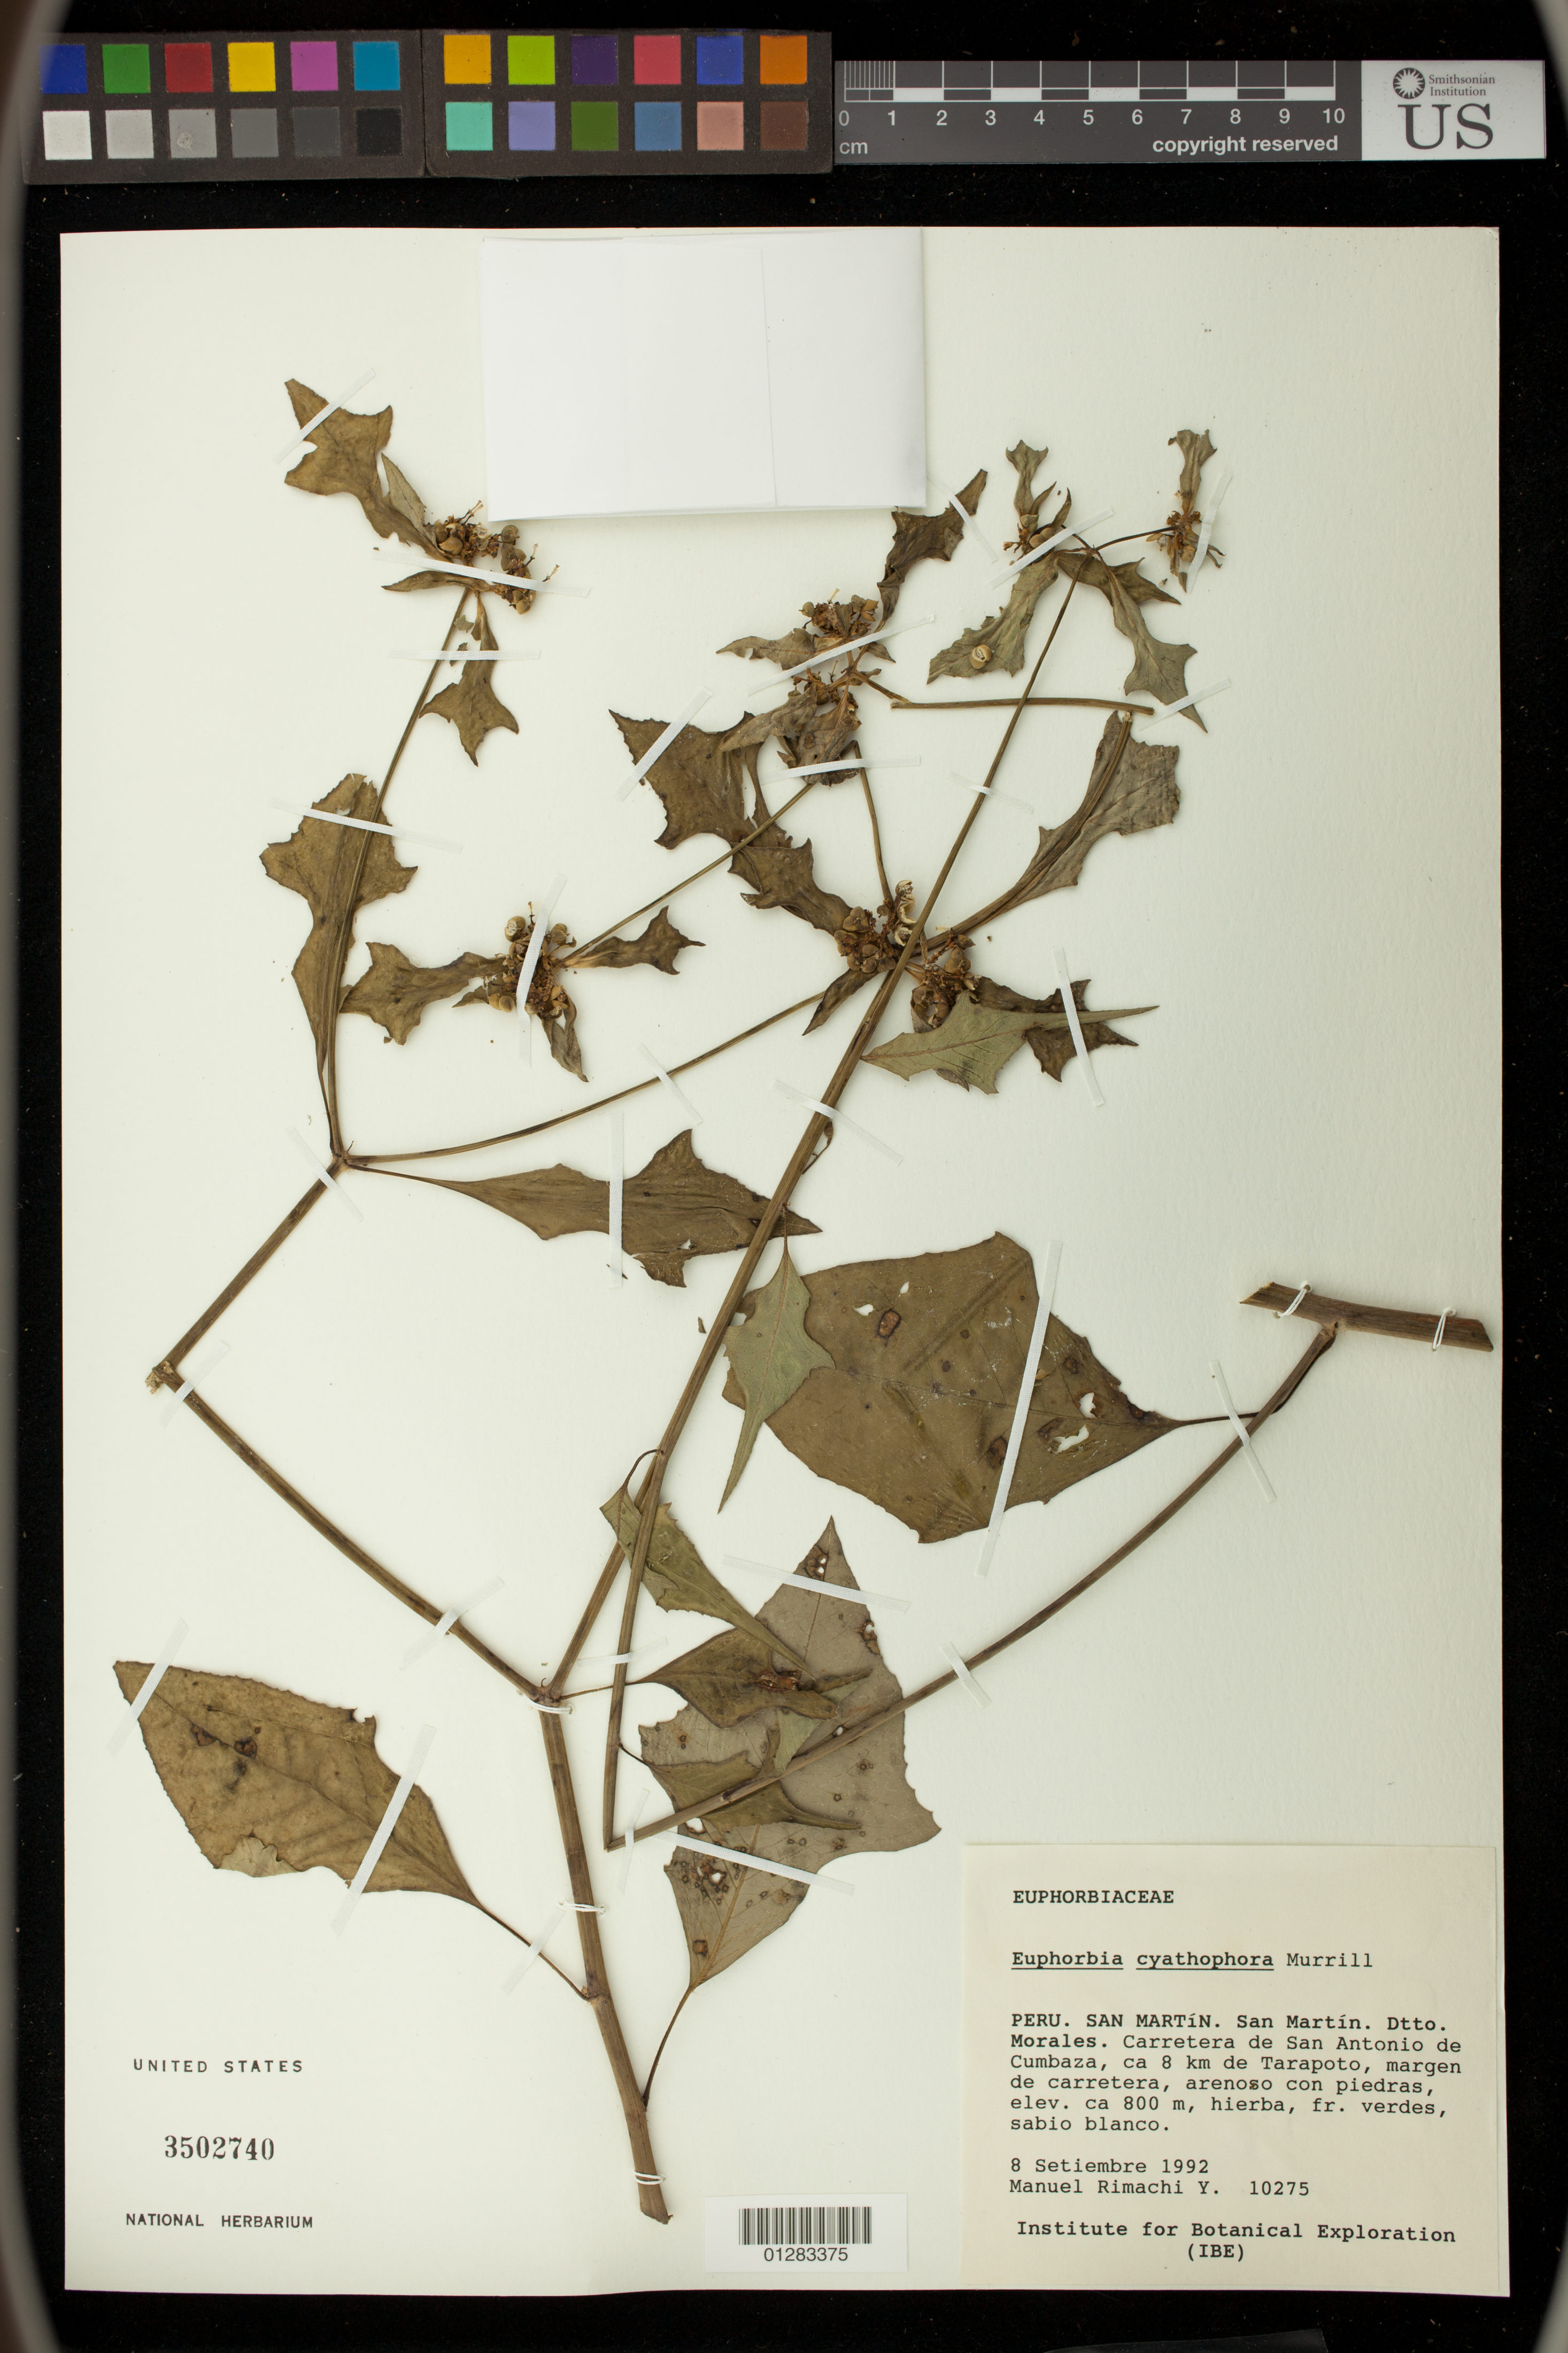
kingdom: Plantae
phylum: Tracheophyta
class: Magnoliopsida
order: Malpighiales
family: Euphorbiaceae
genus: Euphorbia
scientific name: Euphorbia heterophylla var. cyathophora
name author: (Murr.) Griseb.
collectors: M. Rimachi Y.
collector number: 10275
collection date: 1992-09-08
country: Peru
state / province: San Martín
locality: Dtto. Morales. Carretera de San Antonio de Cumbaza, ca 8 km de Tarapoto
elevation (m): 800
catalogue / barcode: US 3502740